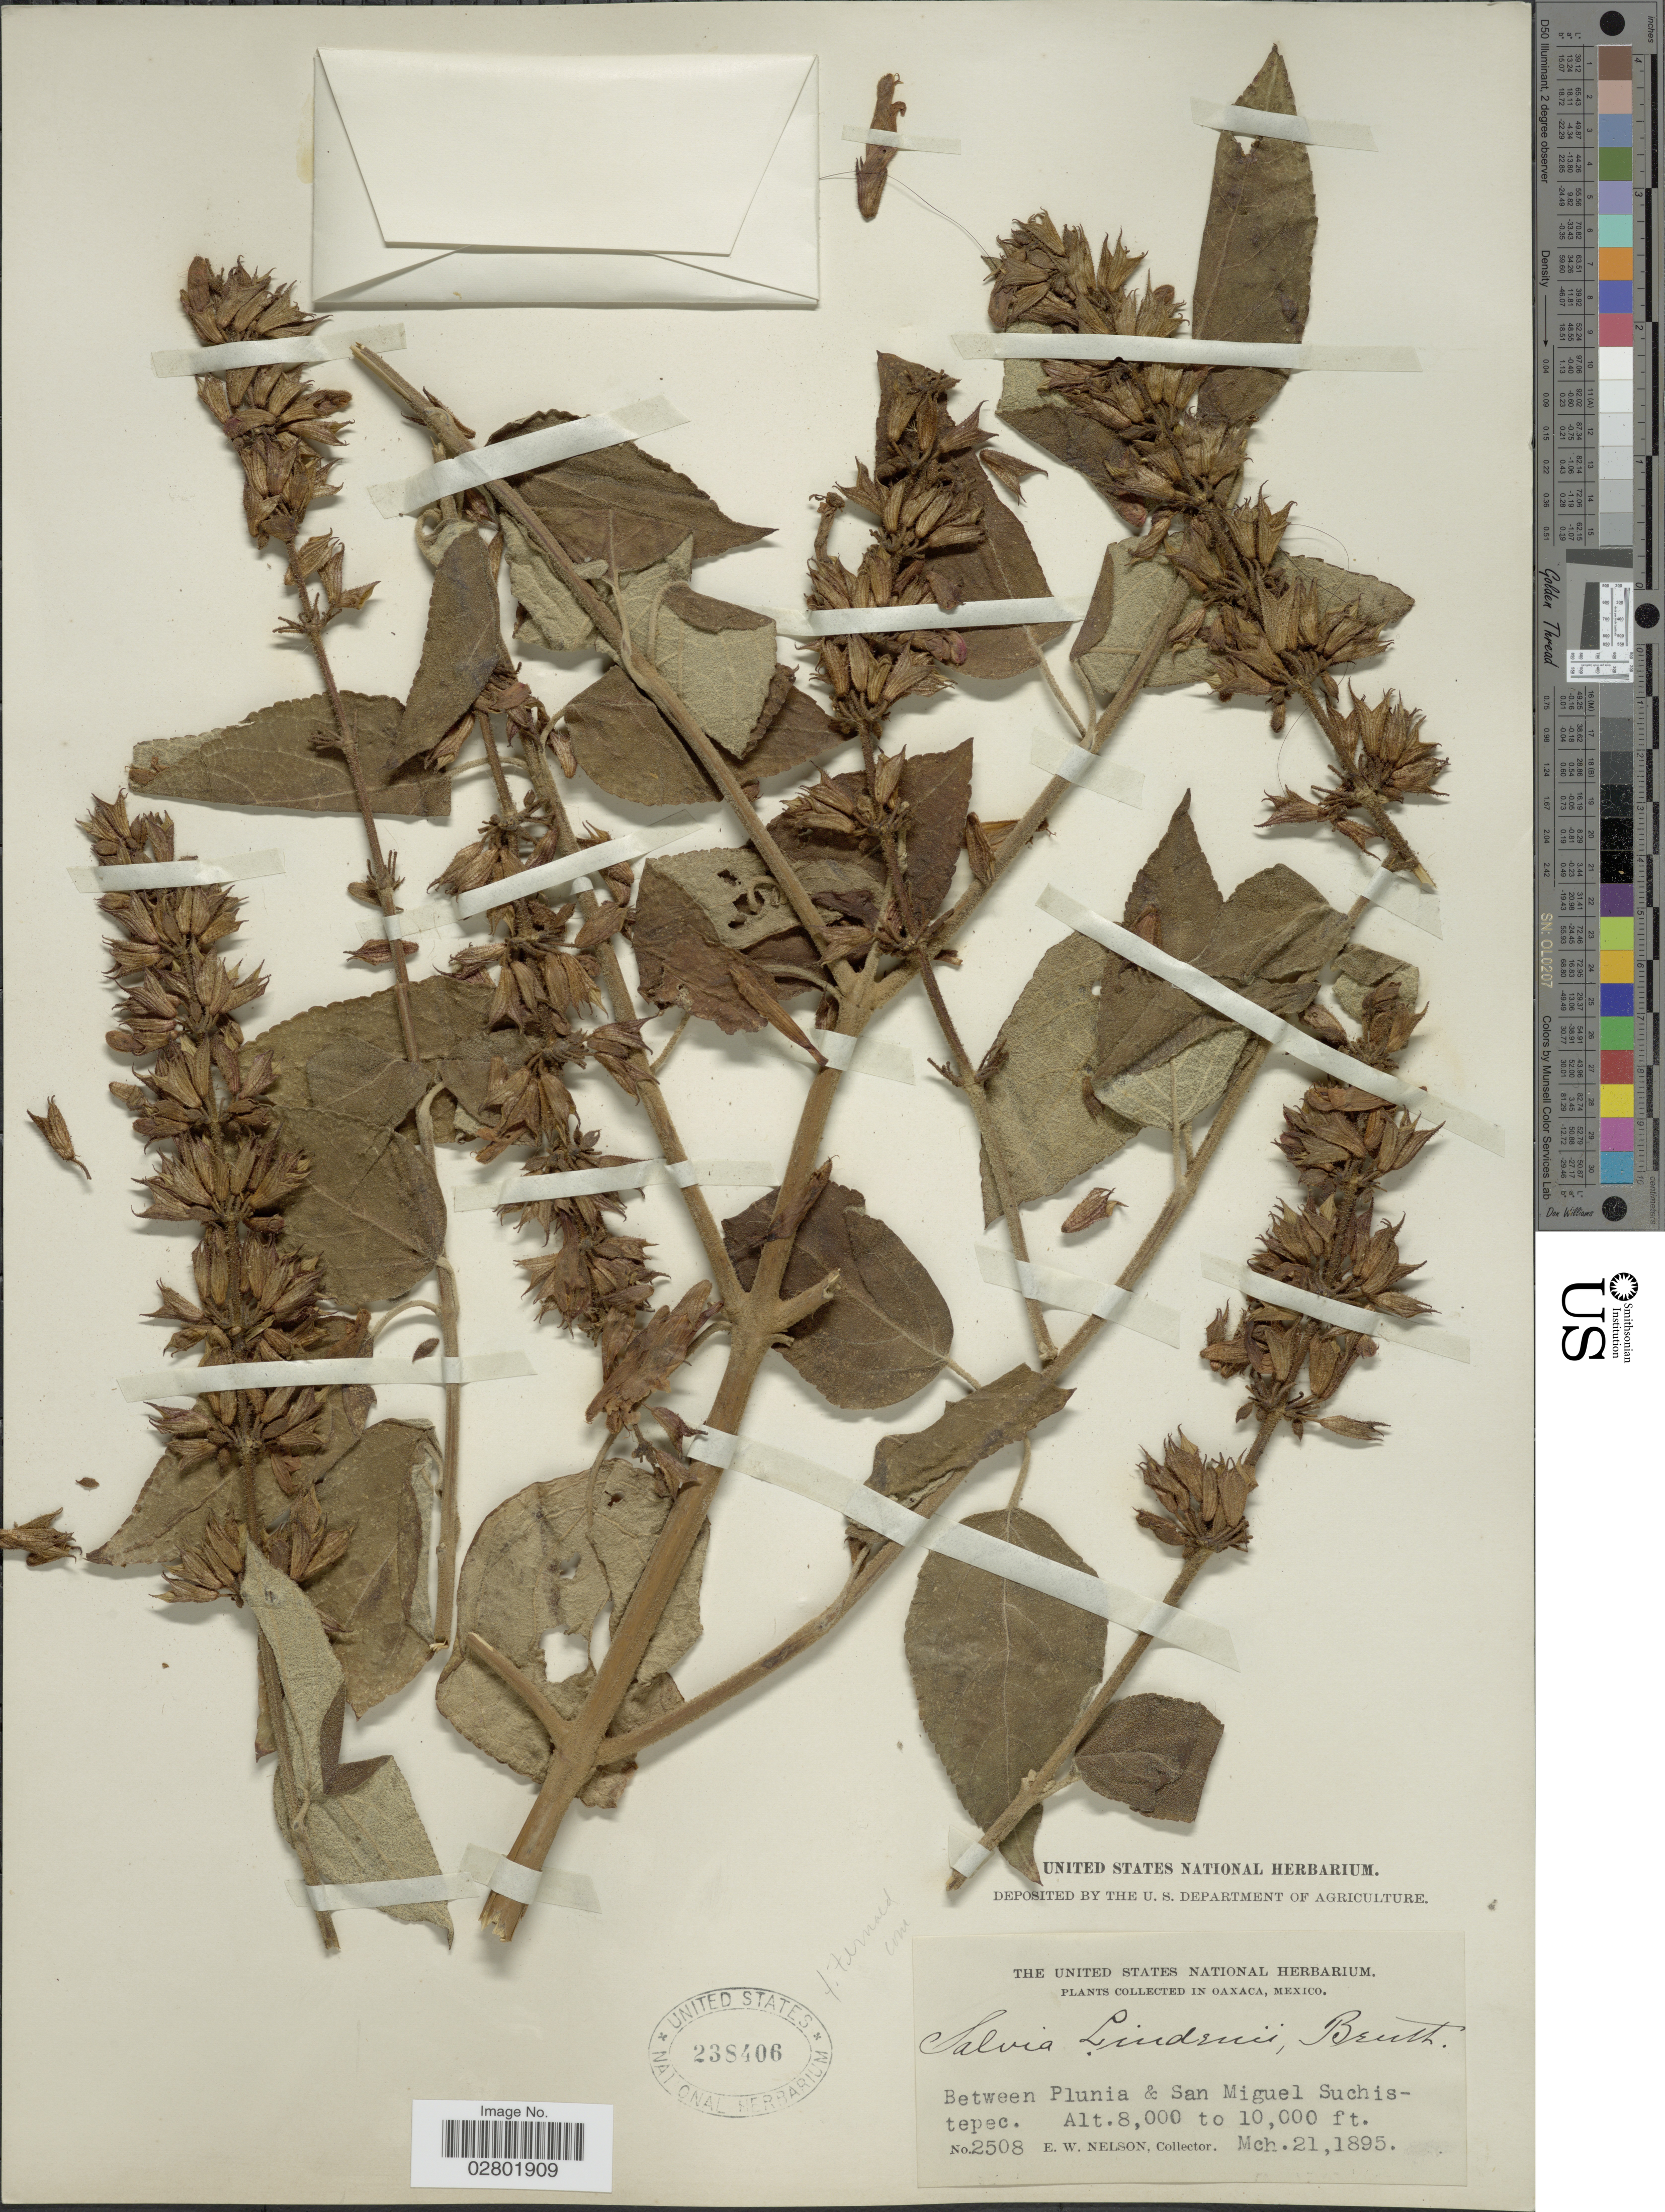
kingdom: Plantae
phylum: Tracheophyta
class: Magnoliopsida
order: Lamiales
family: Lamiaceae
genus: Salvia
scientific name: Salvia lindenii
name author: Benth.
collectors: E. W. Nelson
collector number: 2508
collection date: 1895-03-21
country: Mexico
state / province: Oaxaca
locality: Between Plunia & San Miguel Suchistepec.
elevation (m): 2438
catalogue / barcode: US 238406